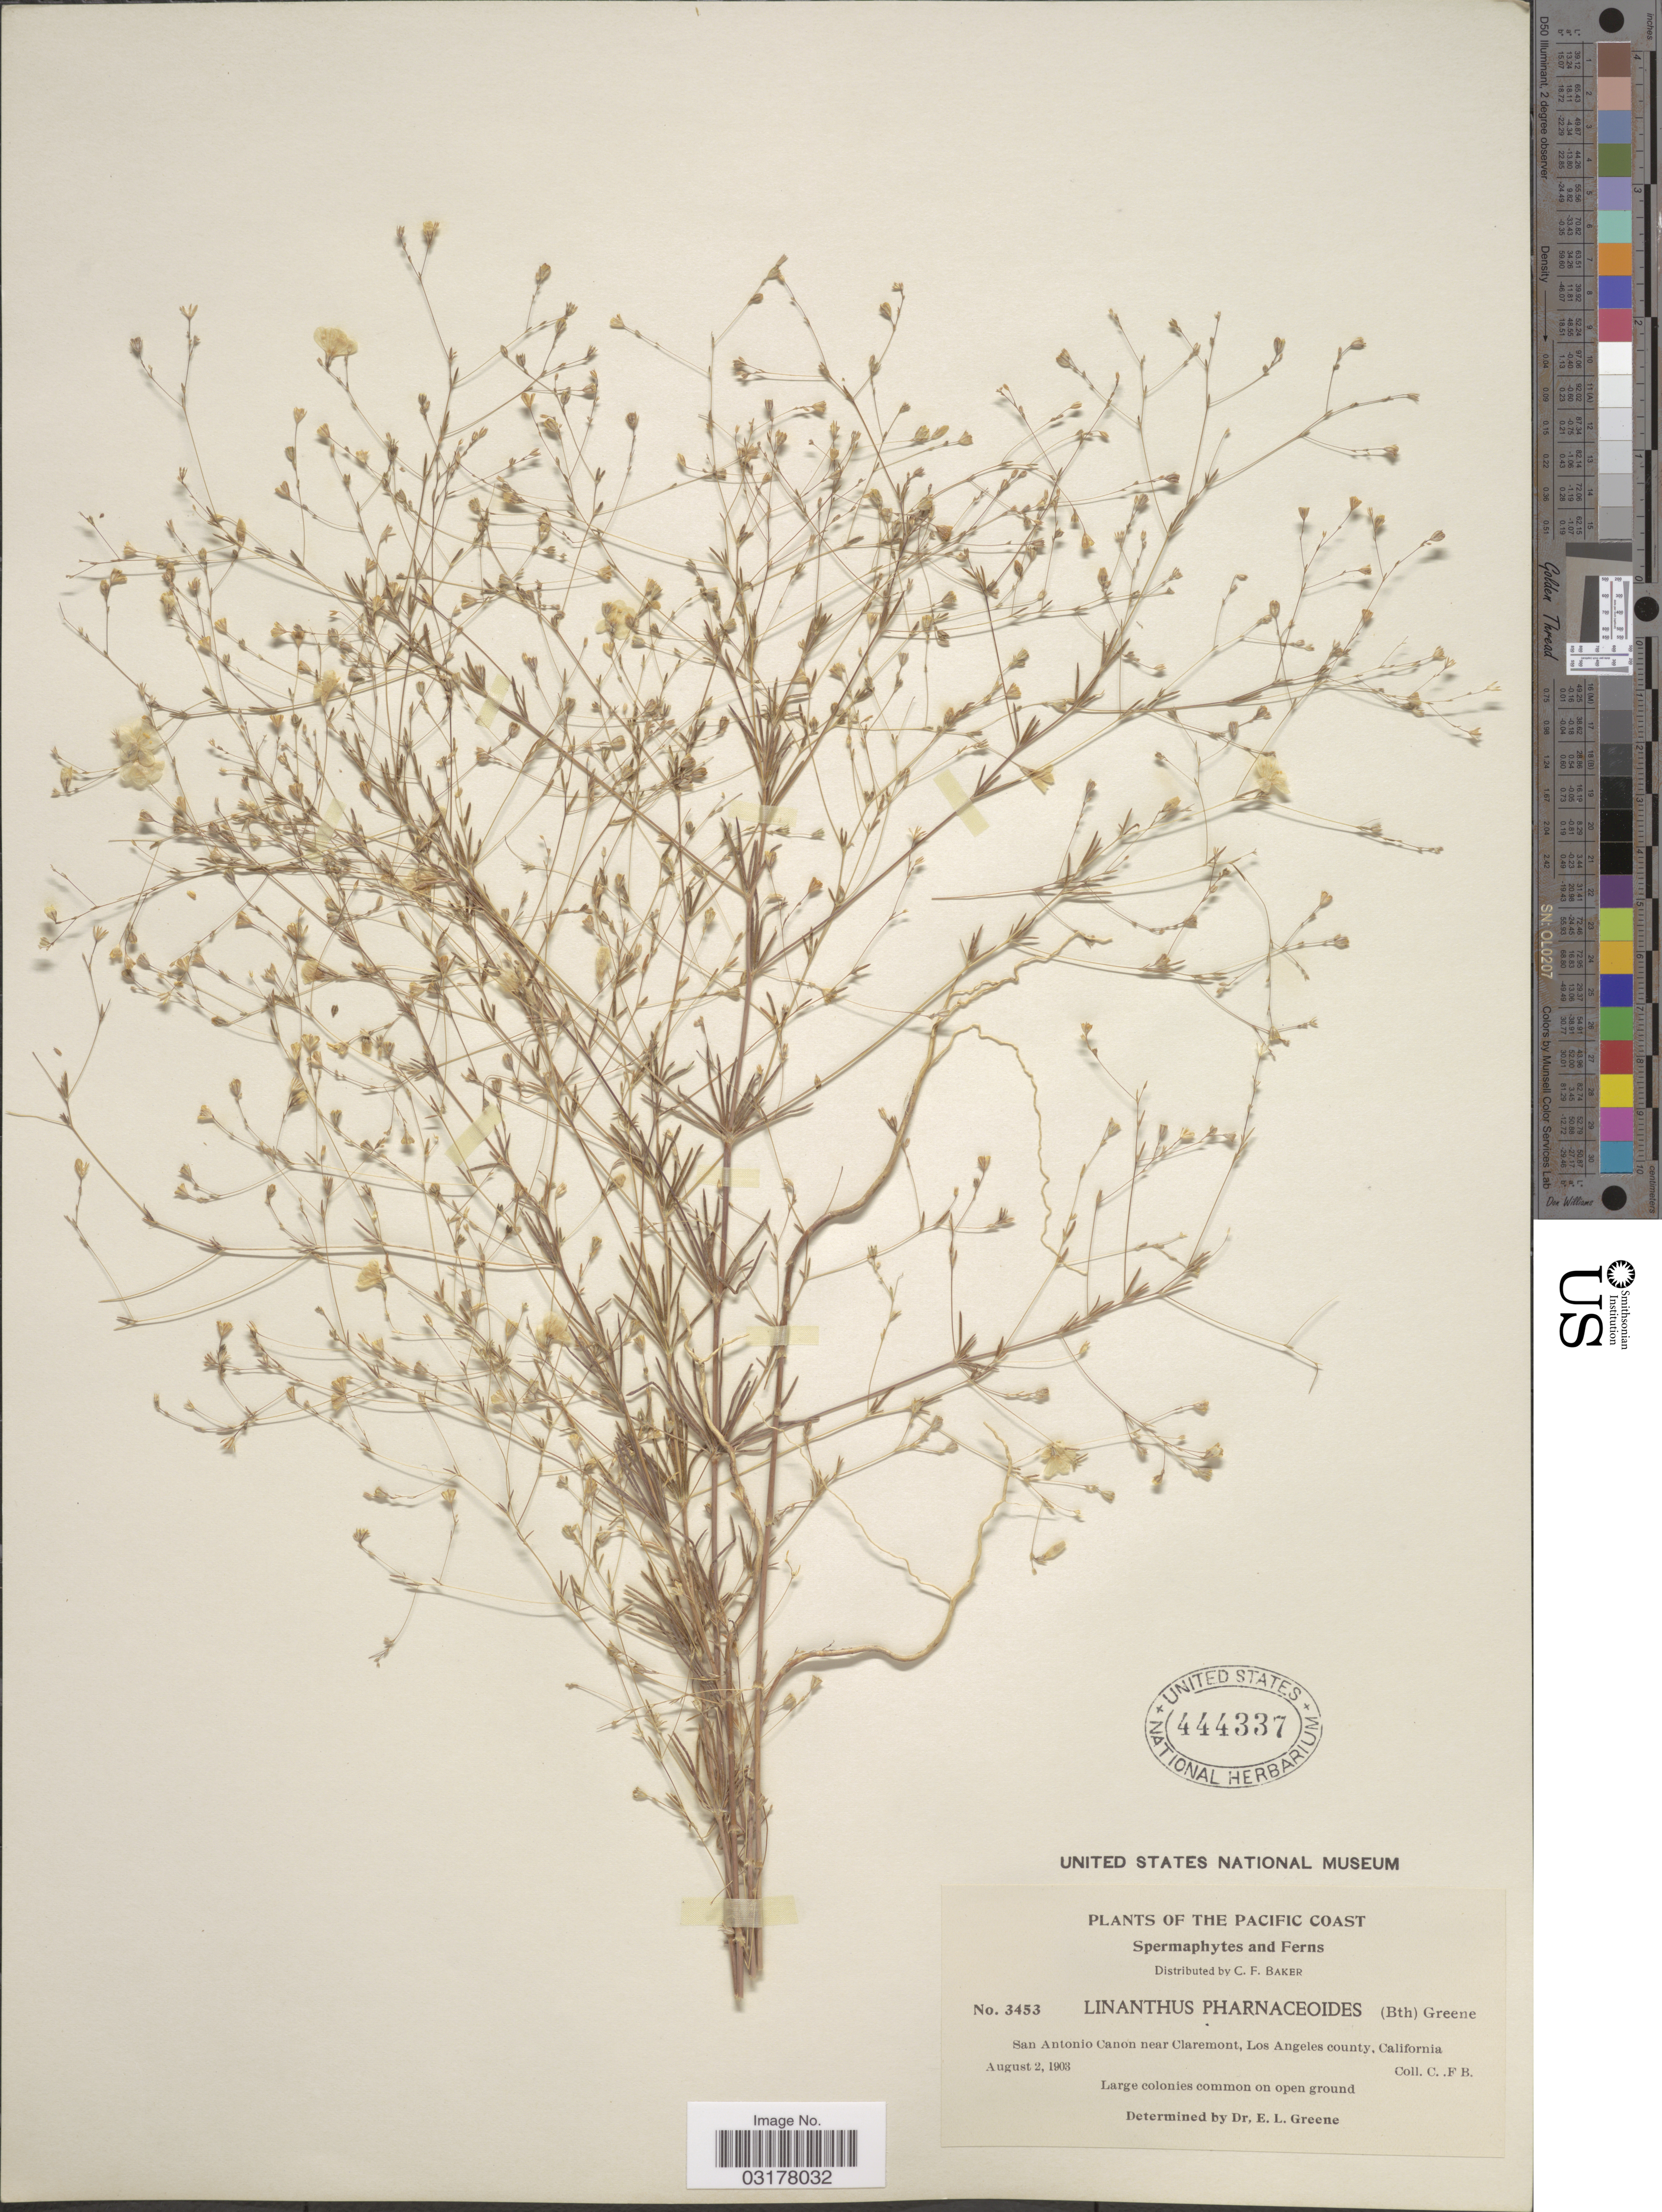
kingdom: Plantae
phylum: Tracheophyta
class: Magnoliopsida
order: Ericales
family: Polemoniaceae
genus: Leptosiphon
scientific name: Leptosiphon liniflorus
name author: (Benth.) J.M. Porter & L.A. Johnson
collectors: C. F. Baker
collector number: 3453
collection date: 1903-08-02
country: United States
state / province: California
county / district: Los Angeles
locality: The Pacific Coast, San Antonio Canon near Claremont, Los Angeles county.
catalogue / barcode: US 444337